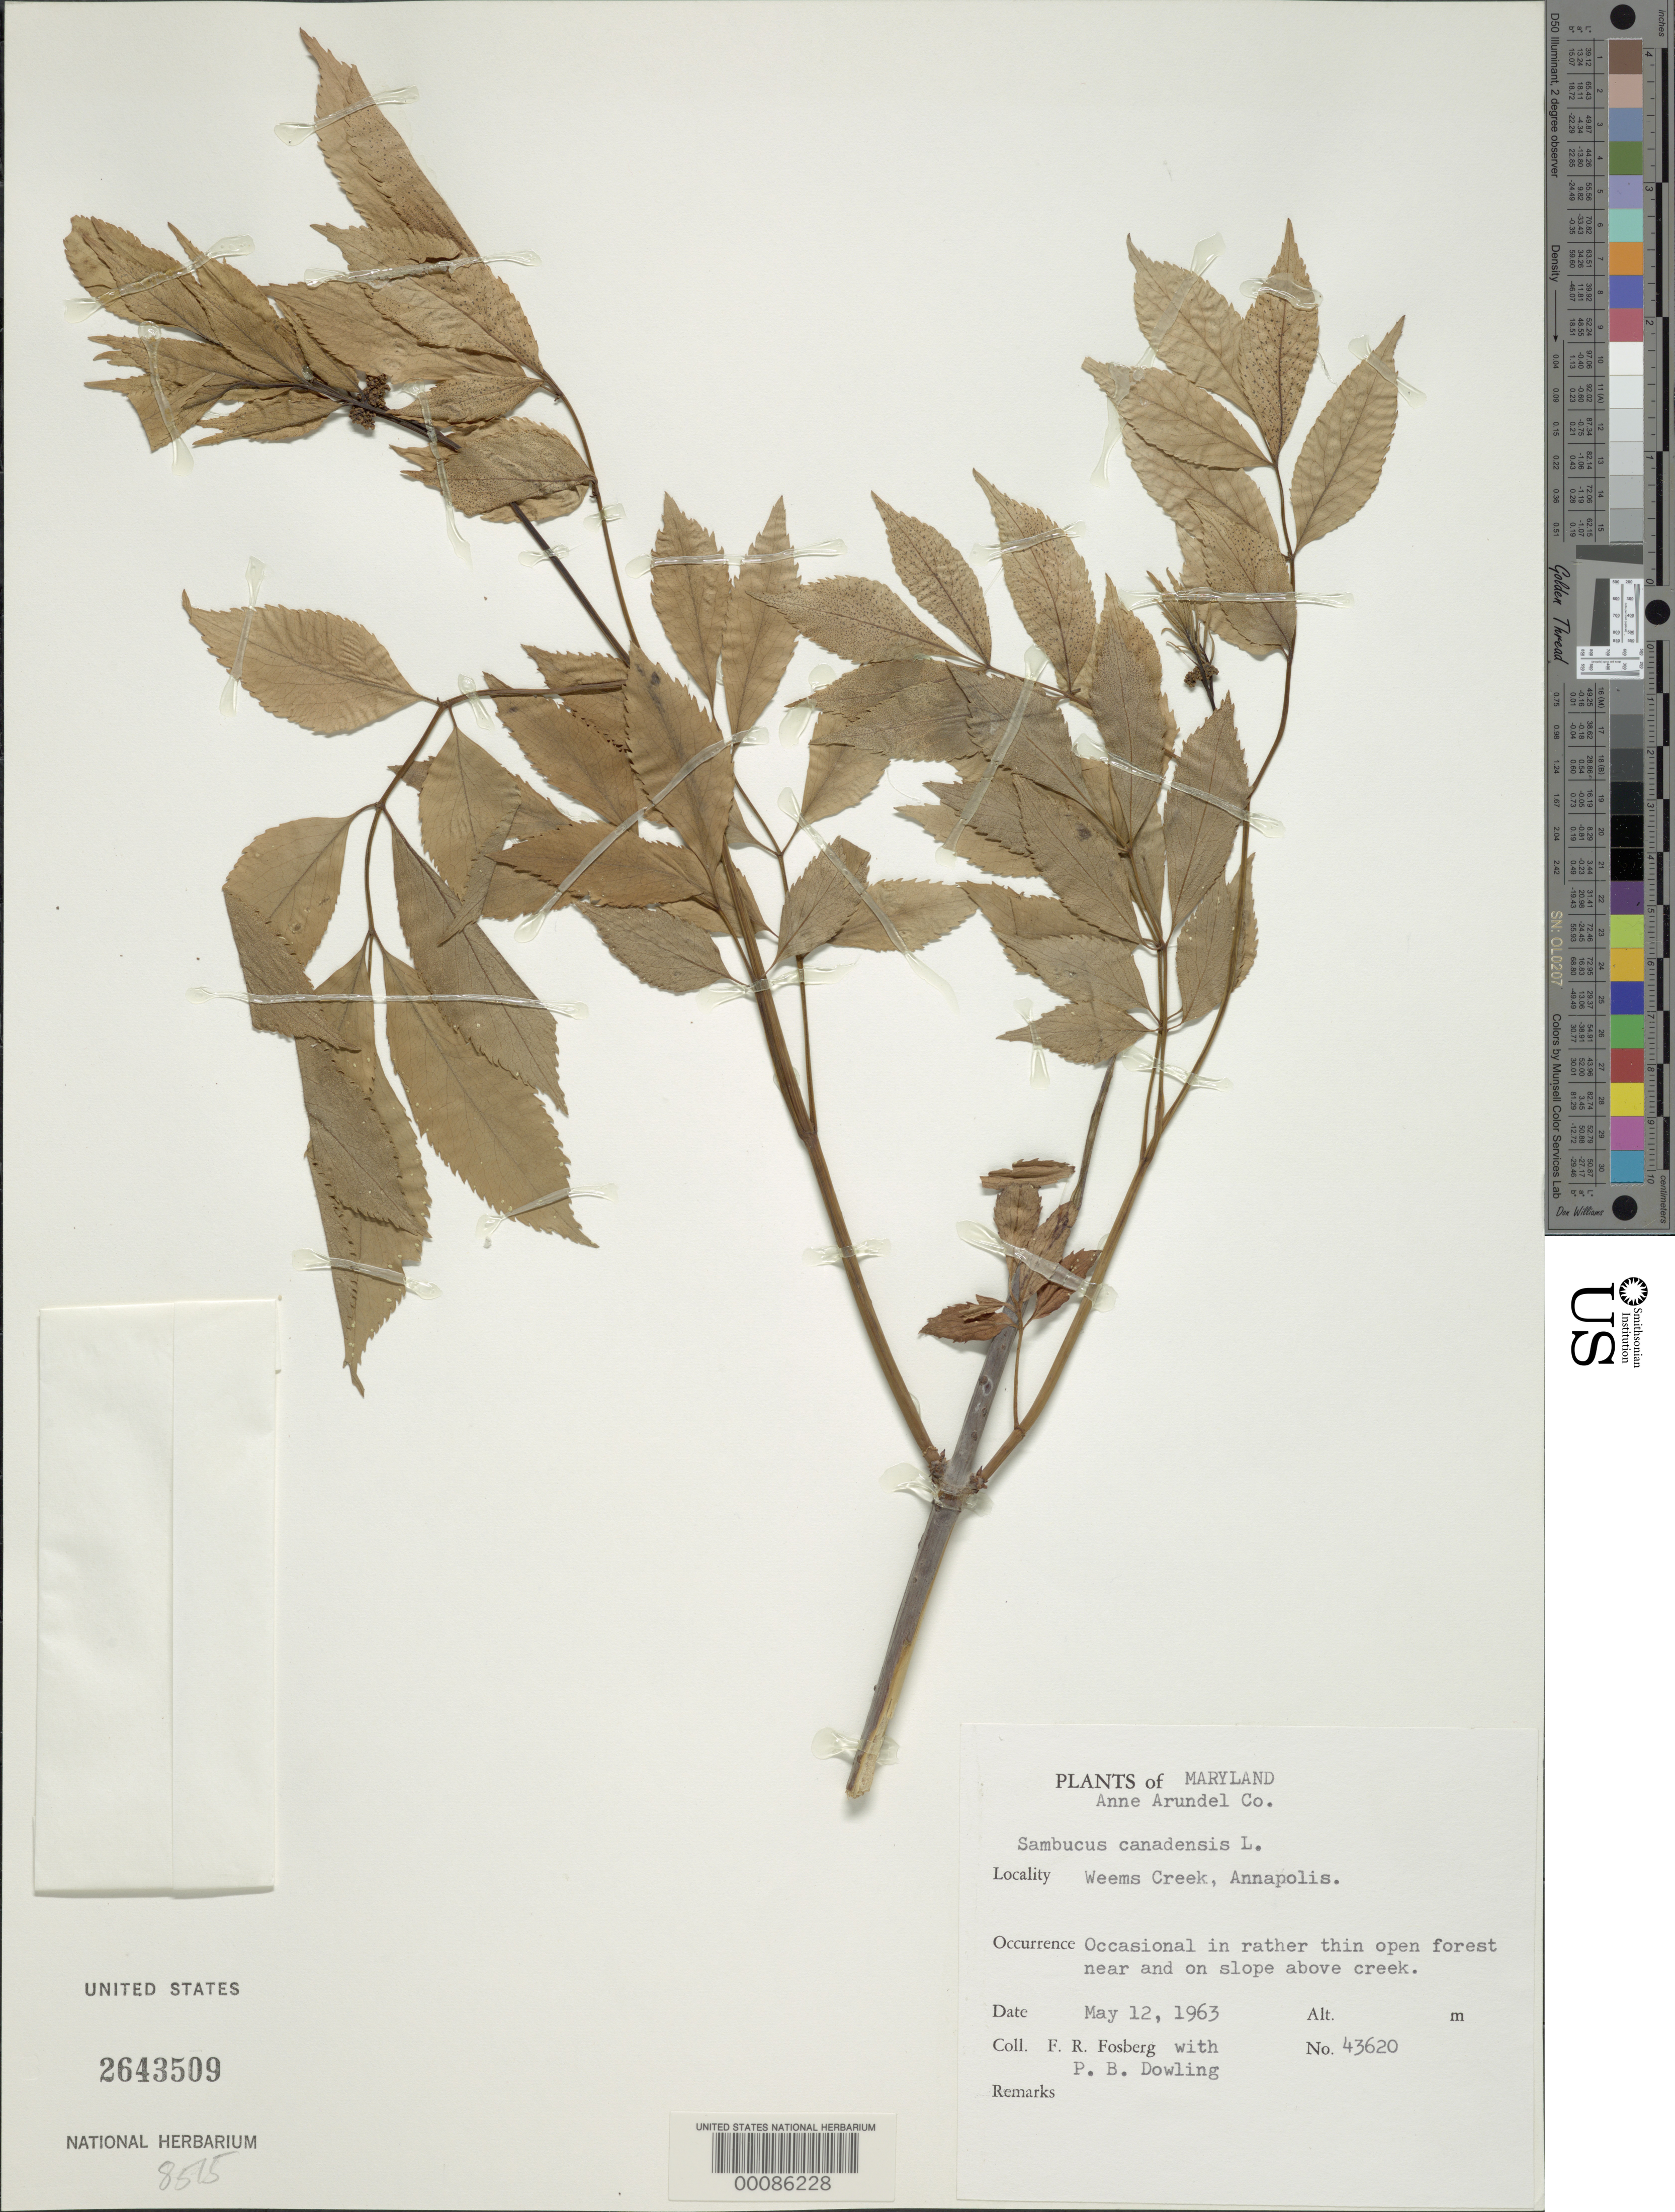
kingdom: Plantae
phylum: Tracheophyta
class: Magnoliopsida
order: Dipsacales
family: Viburnaceae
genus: Sambucus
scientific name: Sambucus canadensis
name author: L.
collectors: F. R. Fosberg & P. Dowling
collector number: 43620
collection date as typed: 12 May 1963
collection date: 1963-05-12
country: United States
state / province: Maryland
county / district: Anne Arundel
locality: Weems Creek, Annapolis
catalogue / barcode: US 2643509